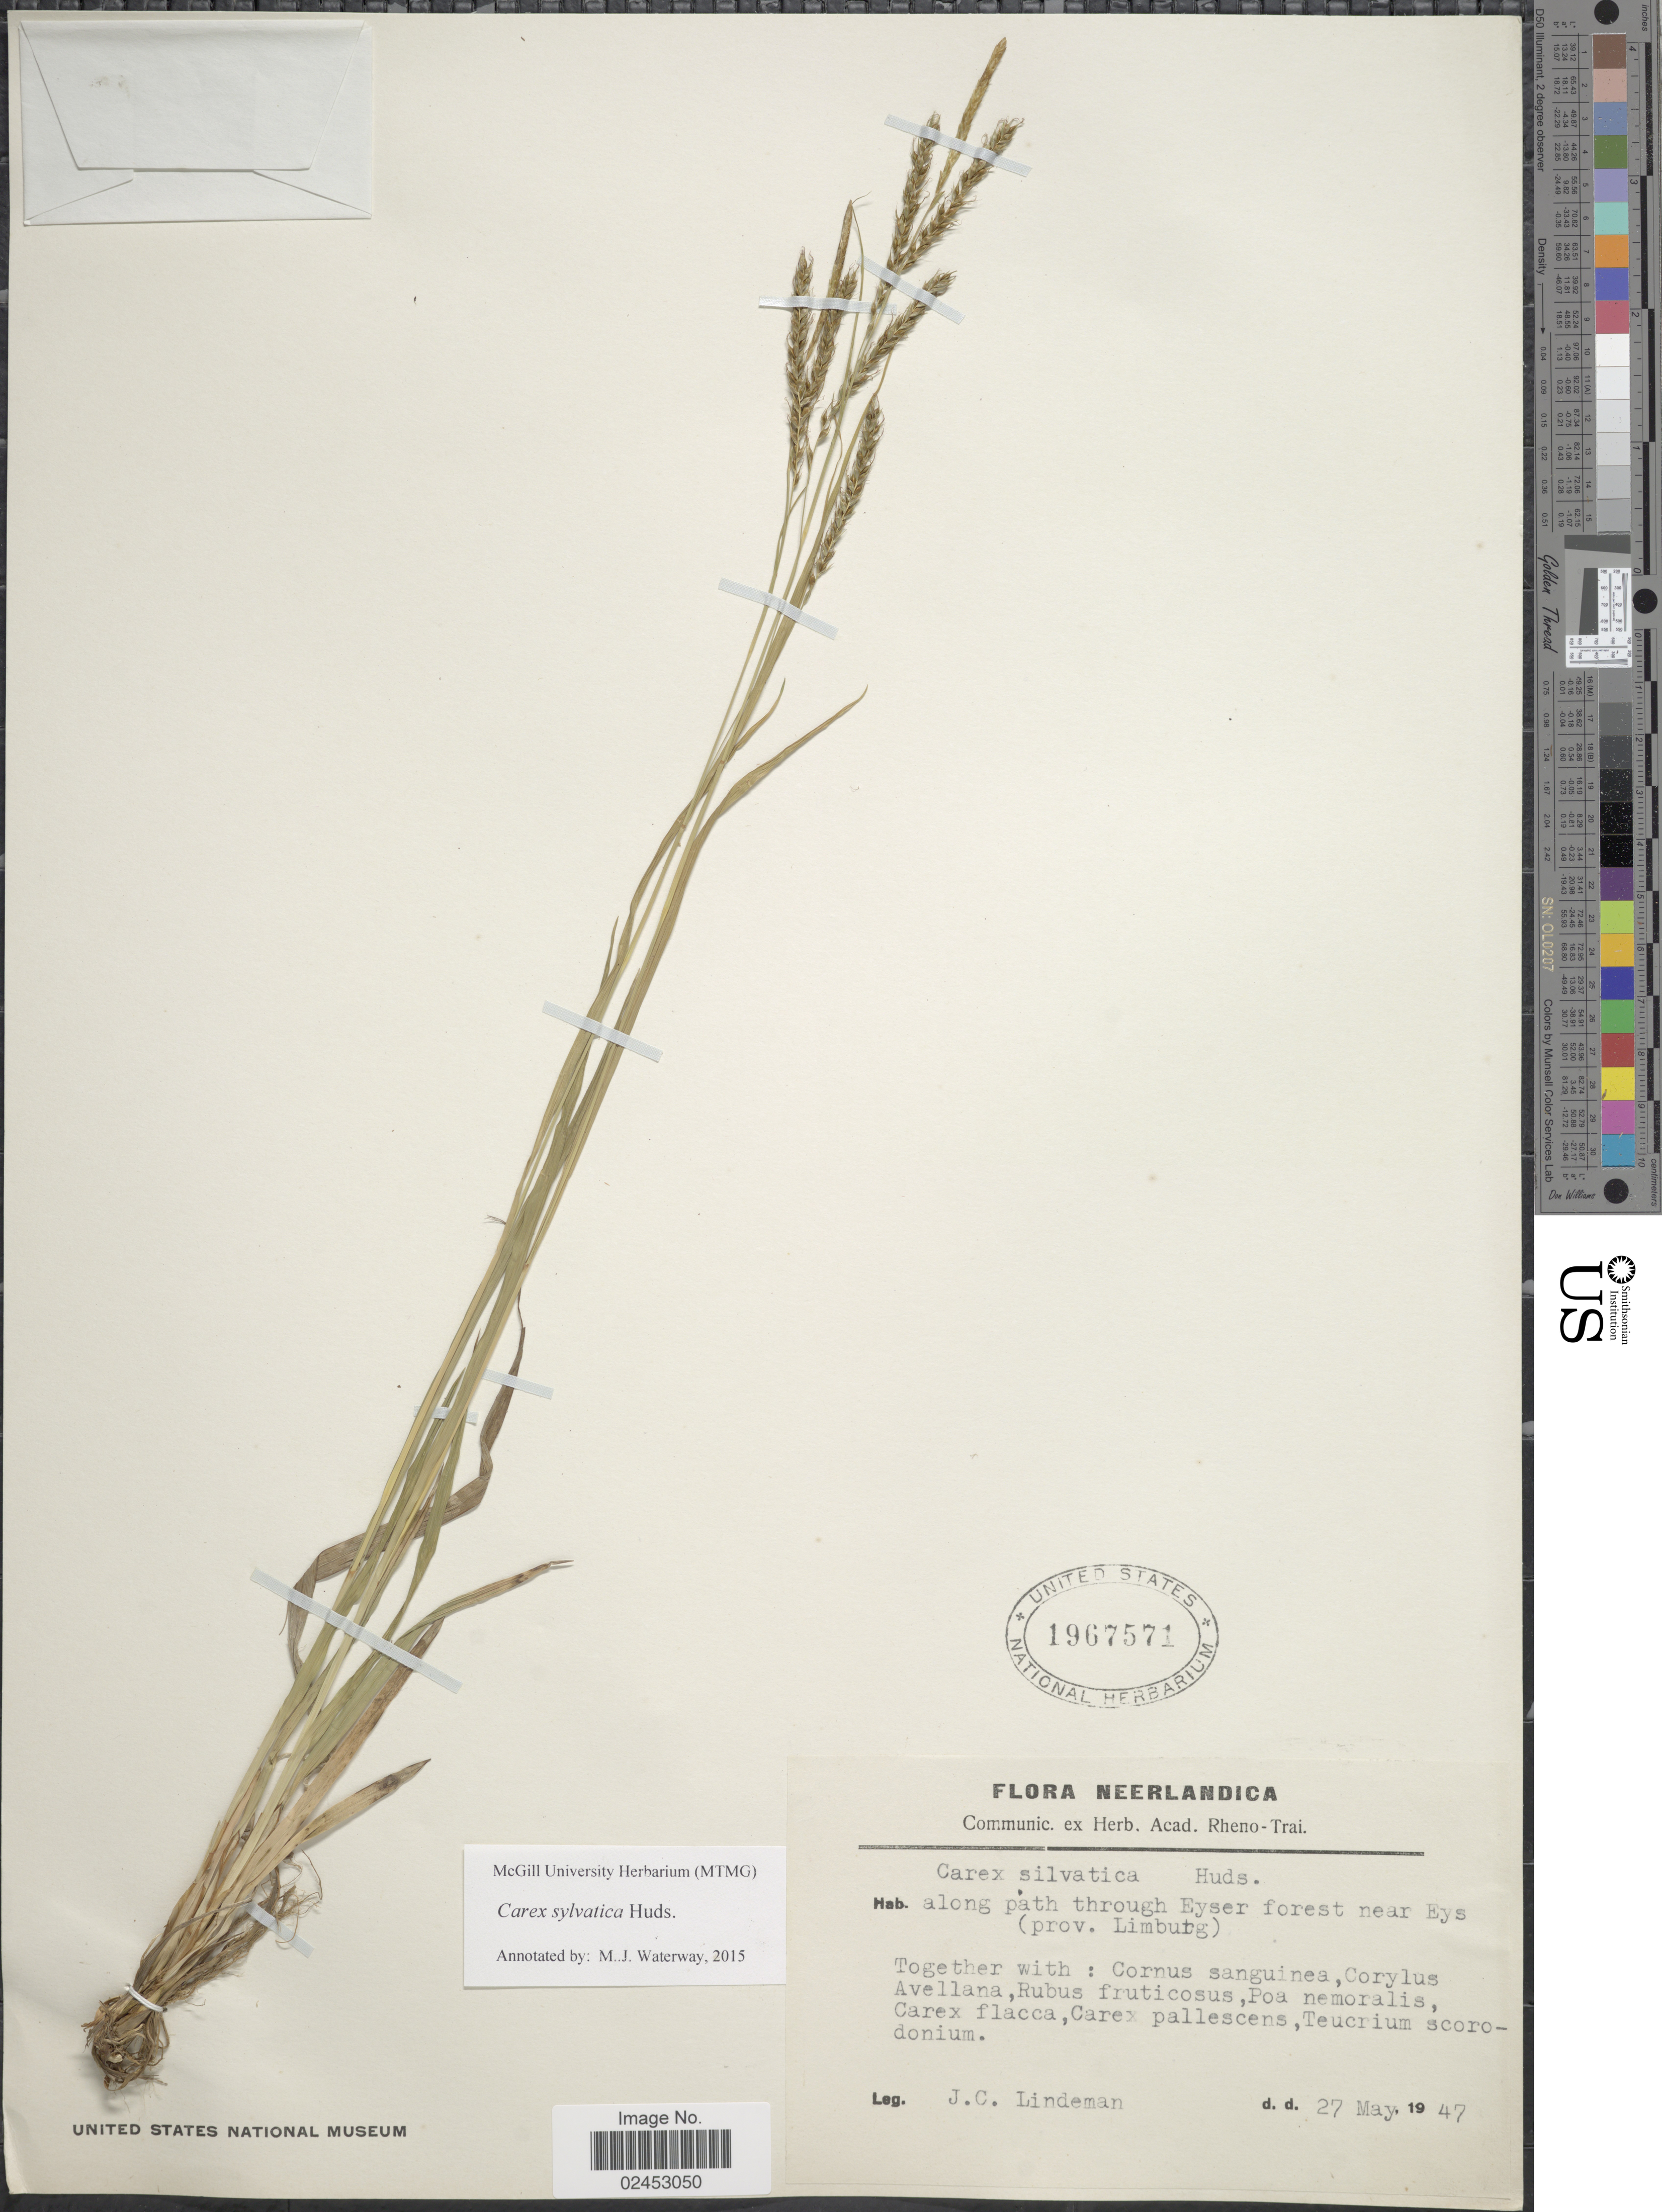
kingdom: Plantae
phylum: Tracheophyta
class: Liliopsida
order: Poales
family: Cyperaceae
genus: Carex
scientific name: Carex sylvatica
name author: Huds.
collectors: J. C. Lindeman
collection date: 1947-05-27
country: Netherlands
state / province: Limburg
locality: Neerlandica. Along path through Eyser forest near Eys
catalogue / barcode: US 1967571